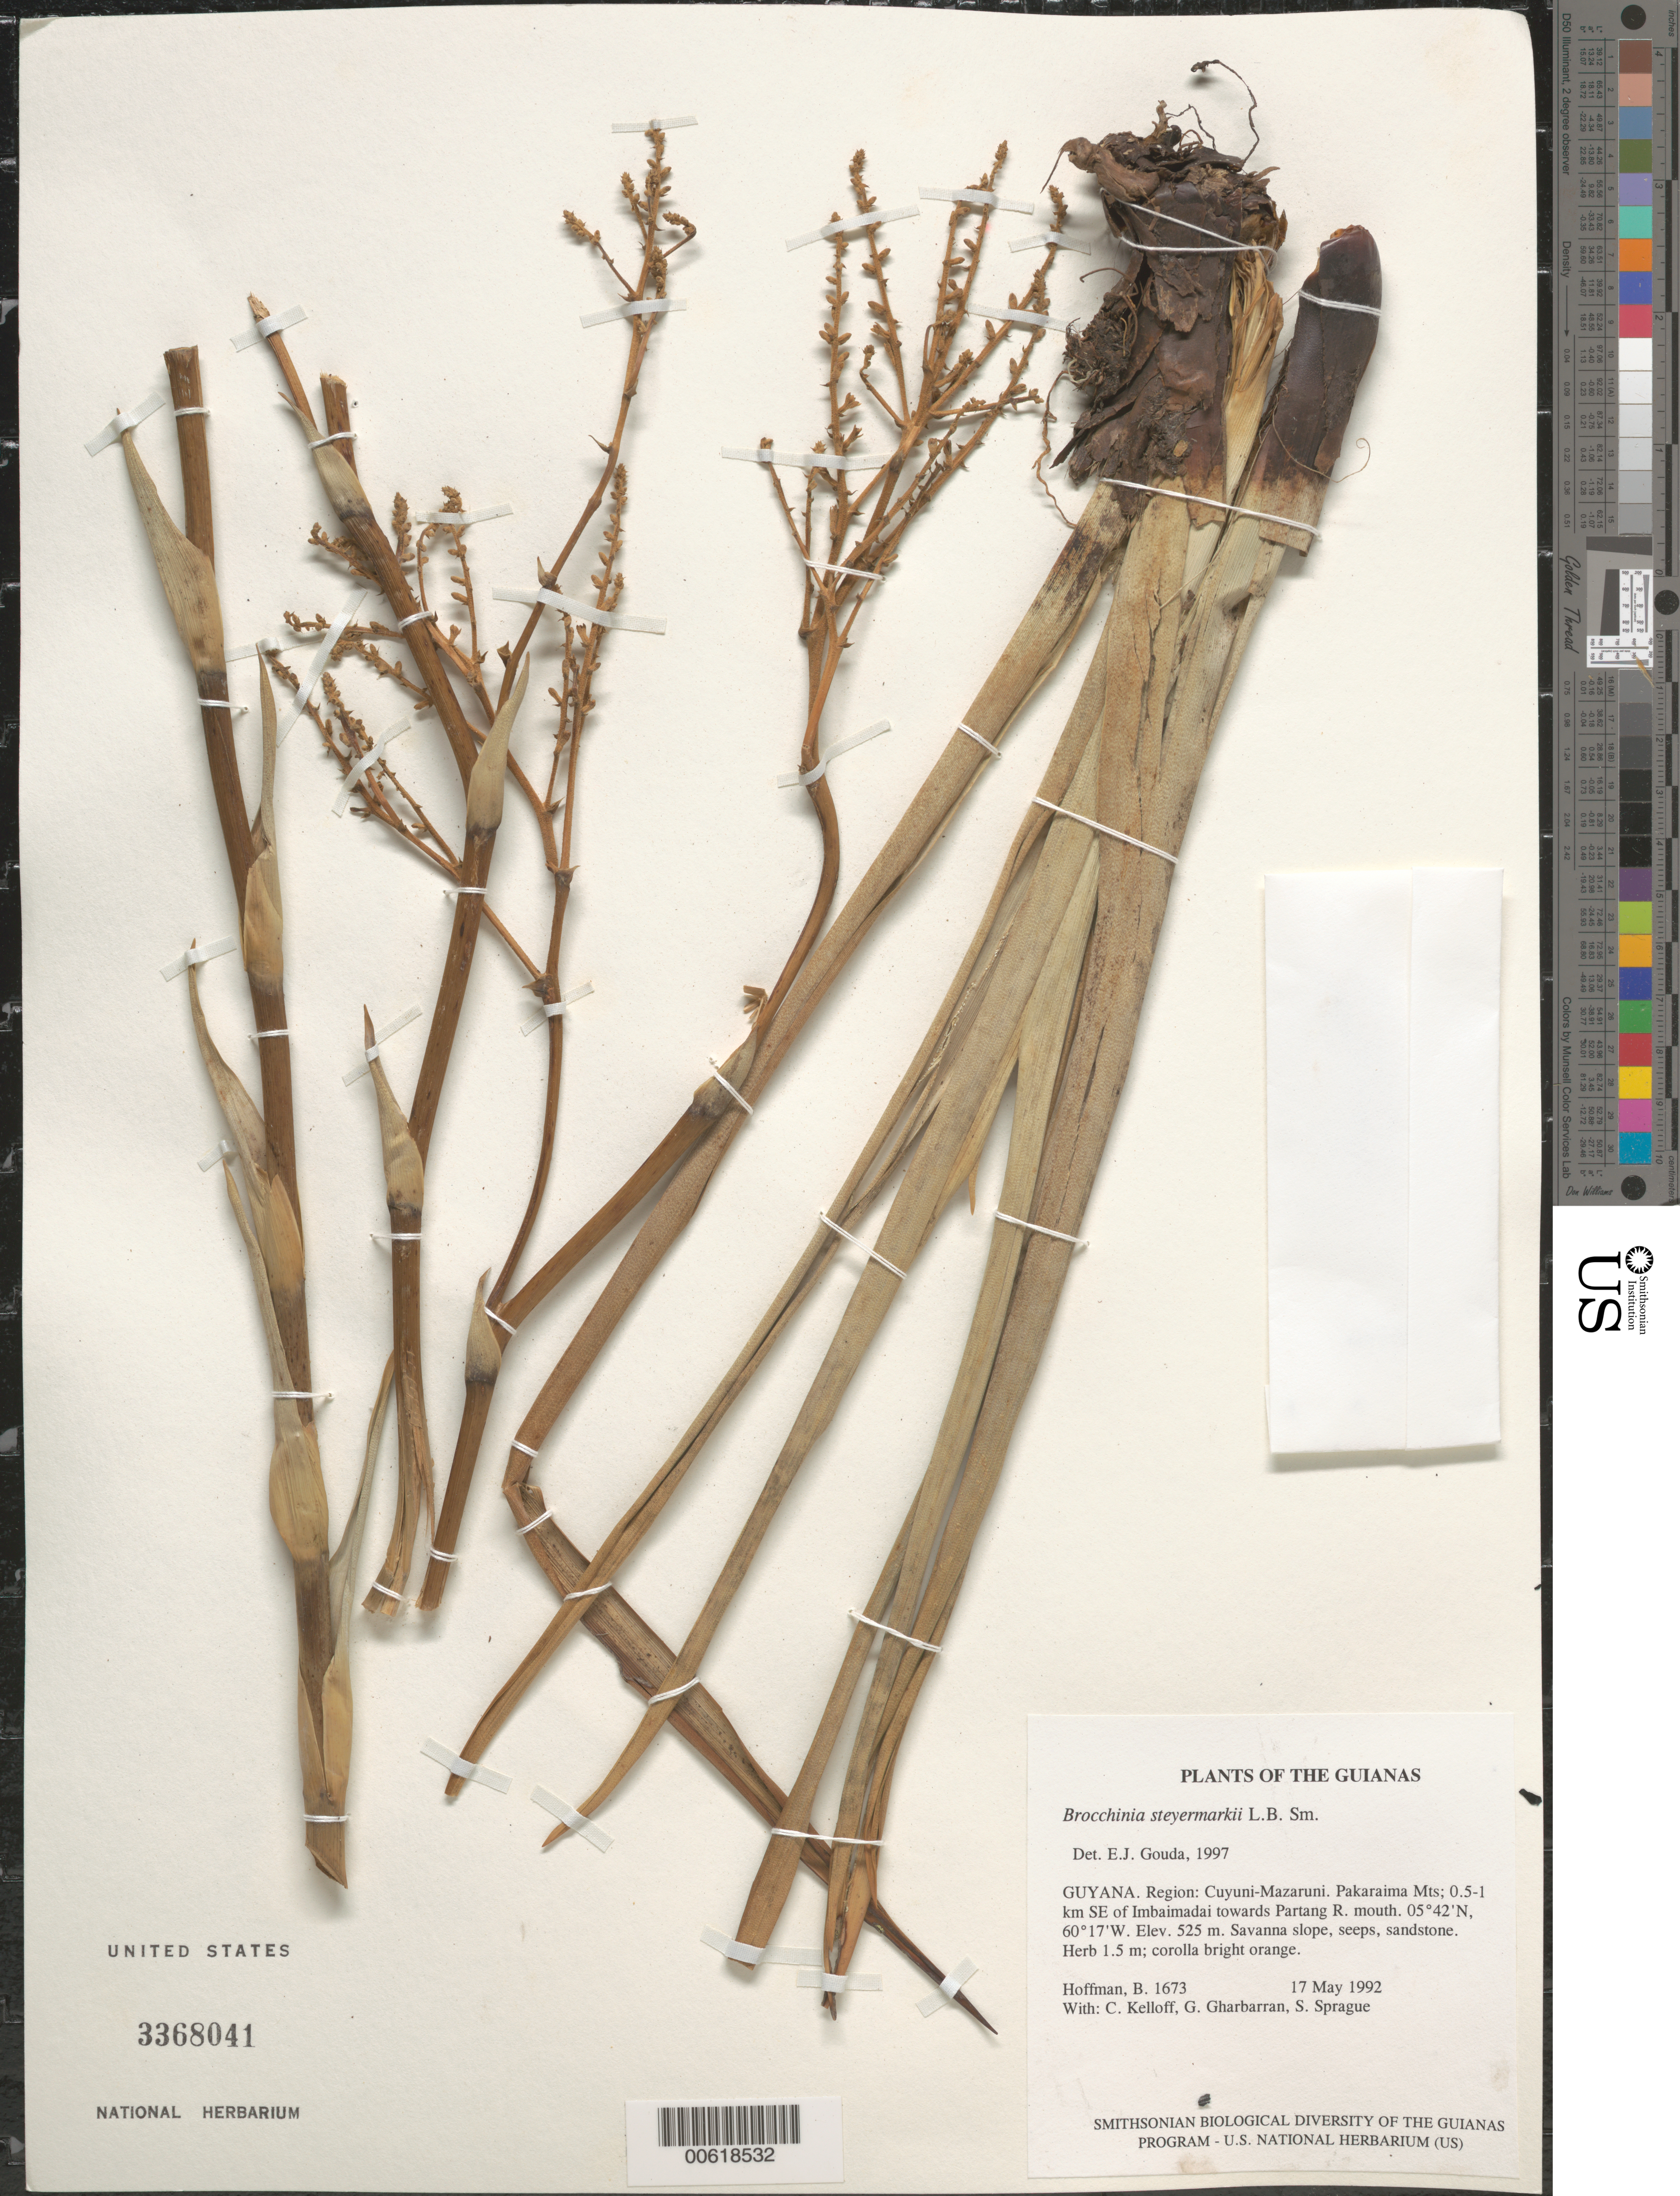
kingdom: Plantae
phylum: Tracheophyta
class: Liliopsida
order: Poales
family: Bromeliaceae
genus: Brocchinia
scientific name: Brocchinia steyermarkii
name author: L.B. Sm.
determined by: Gouda, E. J.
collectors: B. Hoffman, C. L. Kelloff, G. Gharbarran & S. Sprague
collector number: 1673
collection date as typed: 17 May 1992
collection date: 1992-05-17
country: Guyana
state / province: Cuyuni-Mazaruni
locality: Pakaraima Mts; 0.5-1 km SE of Imbaimadai towards Partang River mouth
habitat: Savanna slope, seeps, sandstone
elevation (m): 525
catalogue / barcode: US 3368041